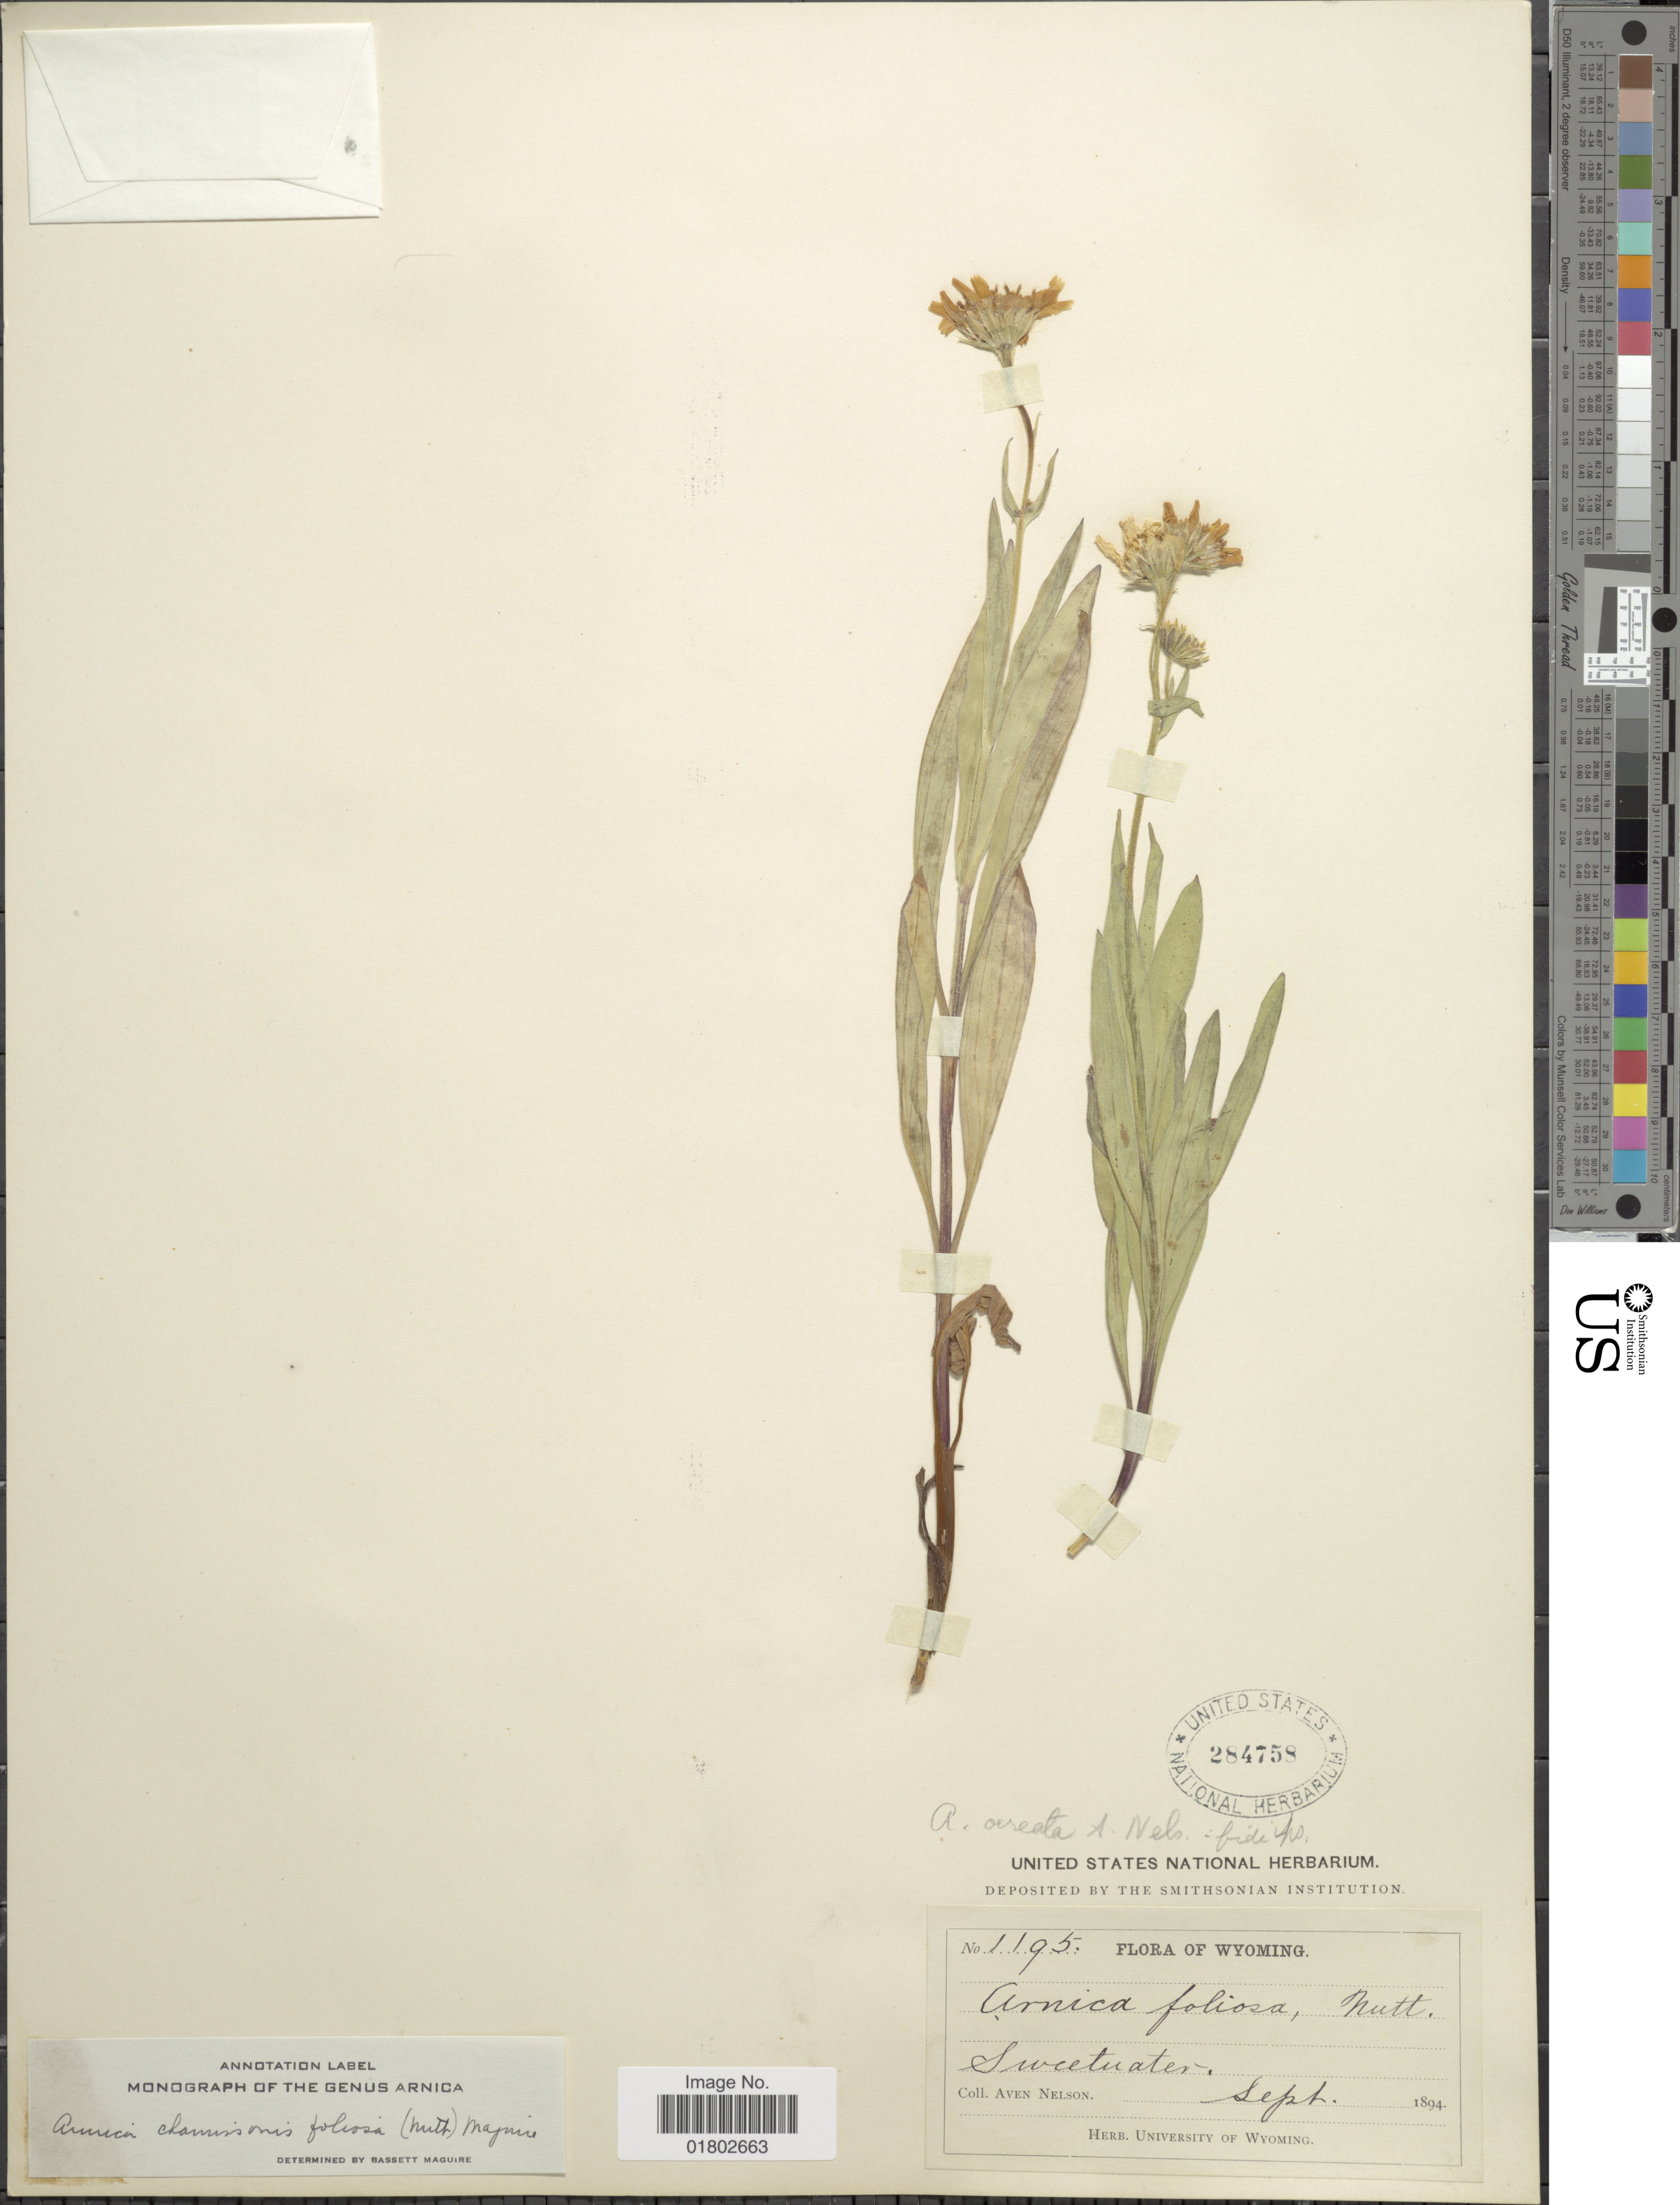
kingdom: Plantae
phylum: Tracheophyta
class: Magnoliopsida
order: Asterales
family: Asteraceae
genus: Arnica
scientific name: Arnica chamissonis subsp. foliosa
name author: (Nutt.) Maguire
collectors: A. Nelson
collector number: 1195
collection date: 1894-08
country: United States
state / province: Wyoming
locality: Sweetwater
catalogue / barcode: US 284758